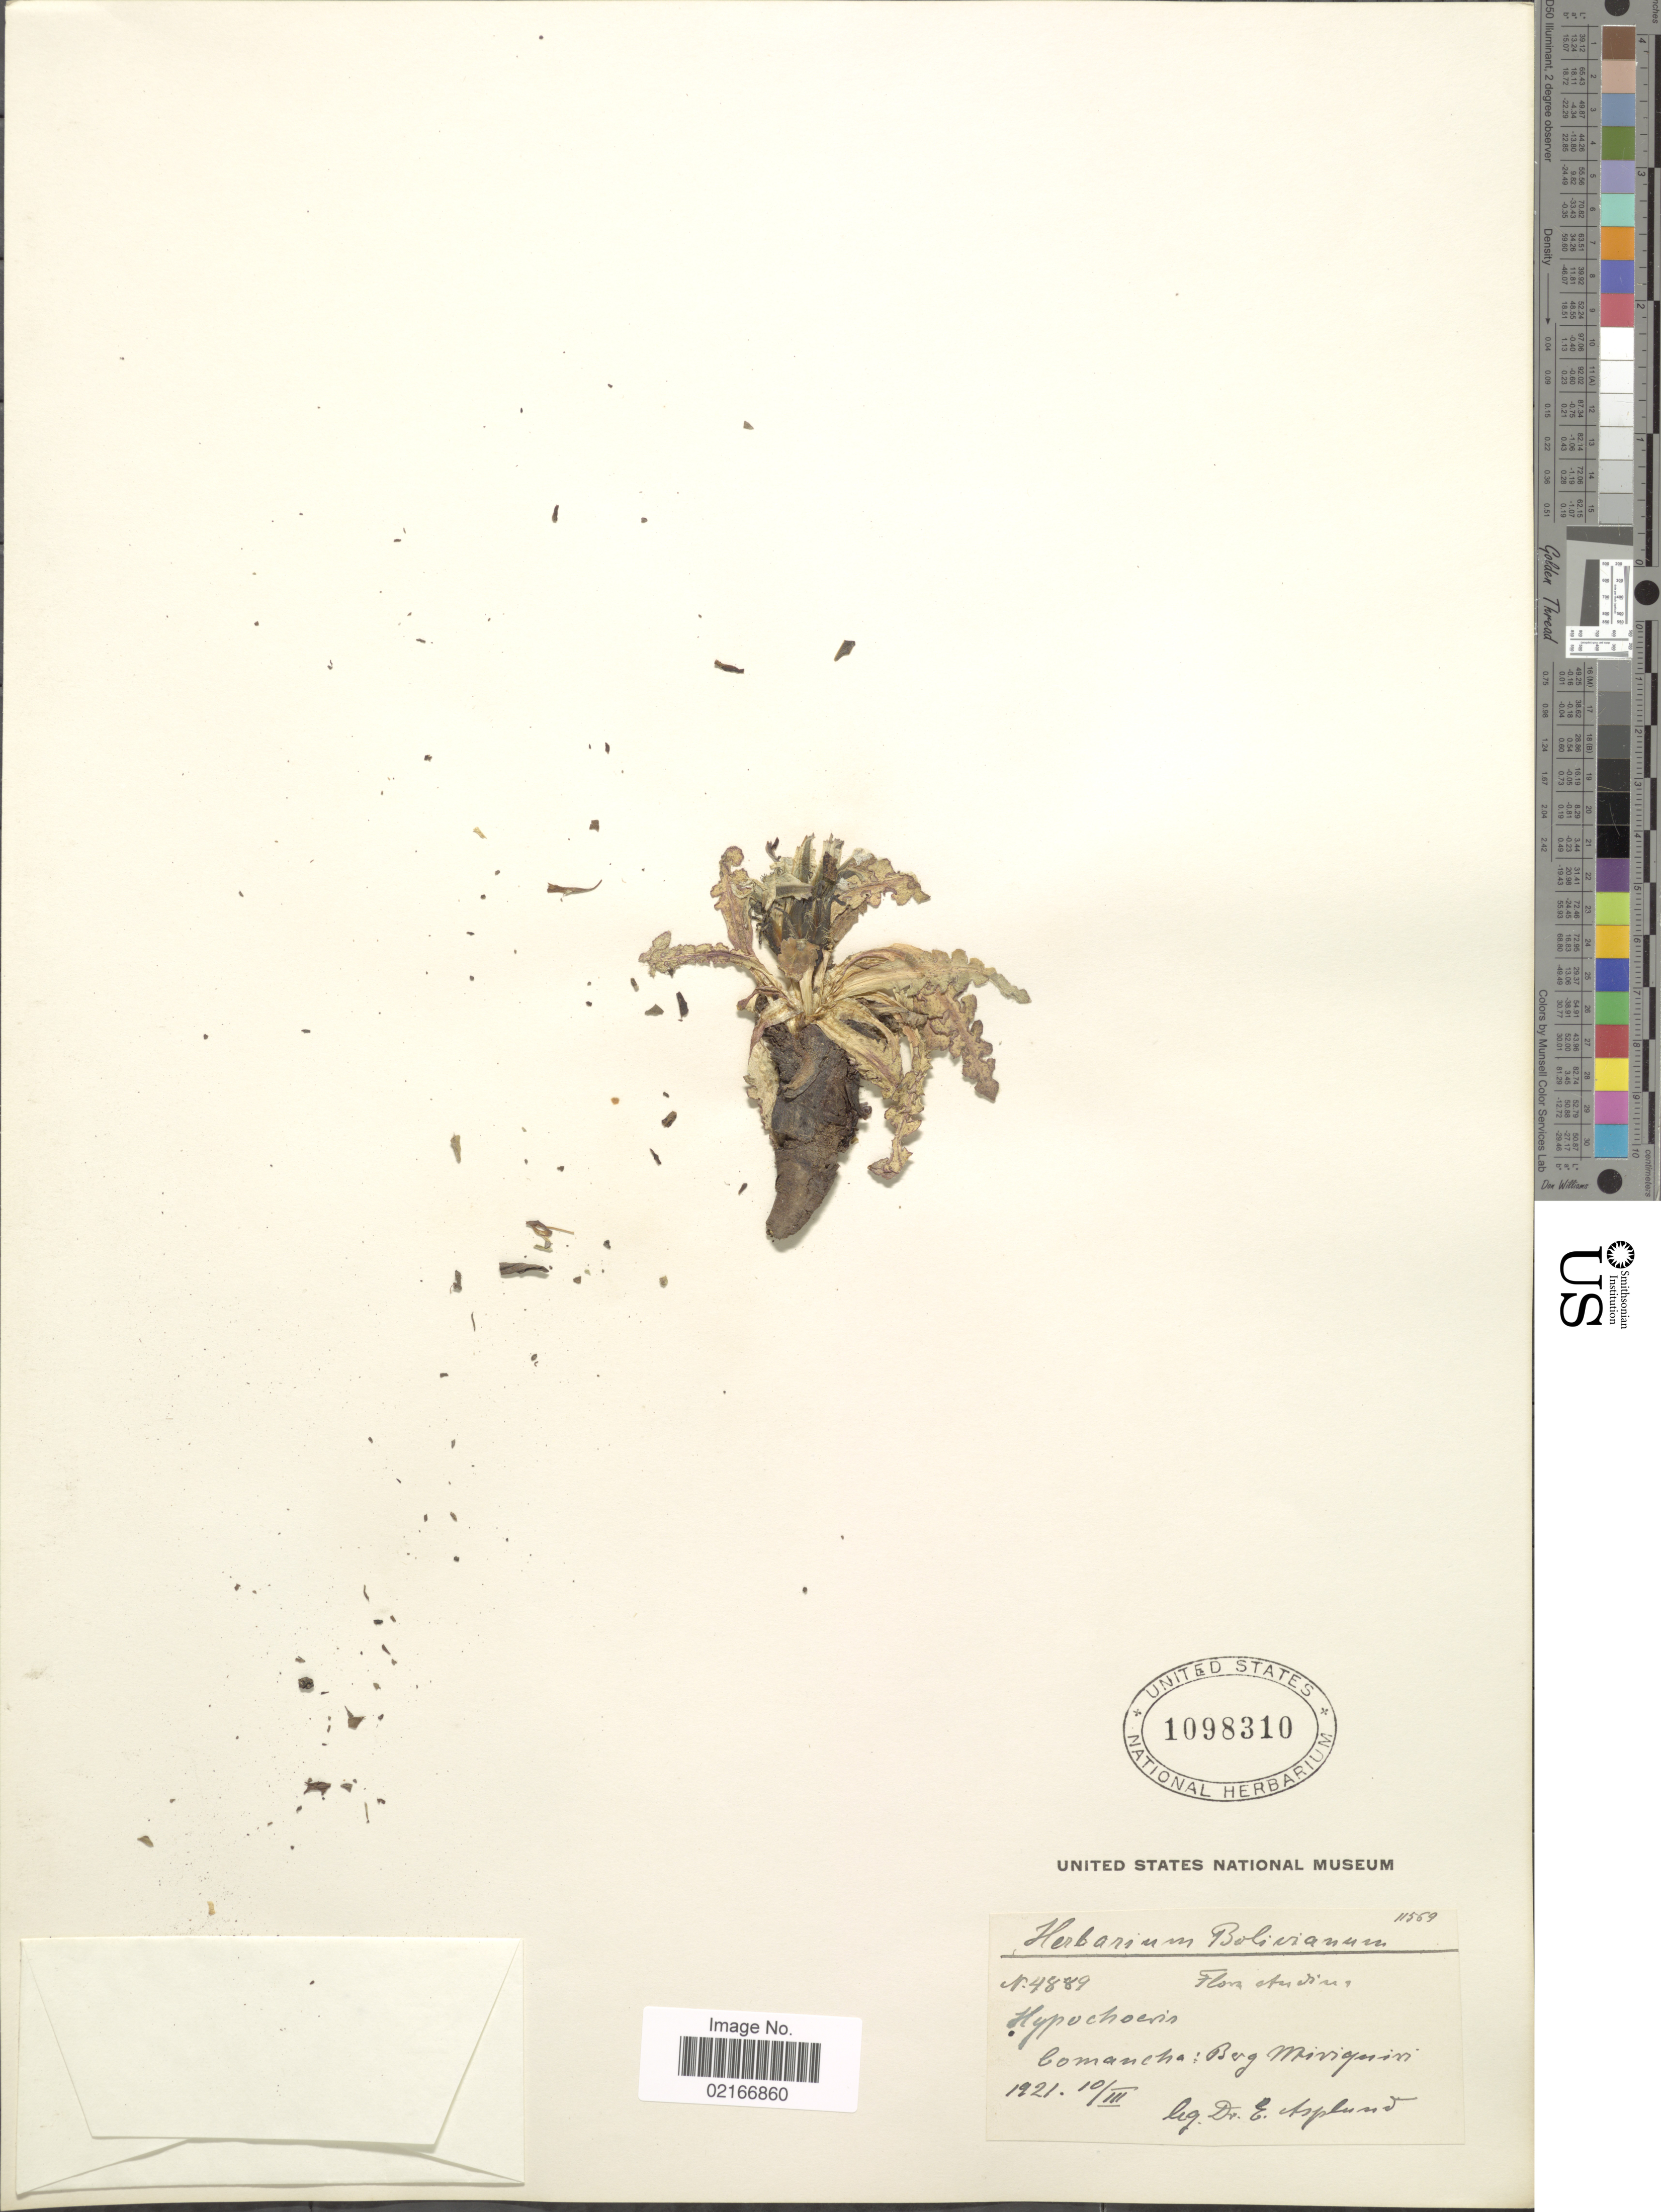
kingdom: Plantae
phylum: Tracheophyta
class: Magnoliopsida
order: Asterales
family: Asteraceae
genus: Hypochaeris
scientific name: Hypochaeris setosa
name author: Formánek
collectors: E. Asplund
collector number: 4889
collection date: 1921-03-10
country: Bolivia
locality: Comanche: Berg Manquiri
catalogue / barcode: US 1098310